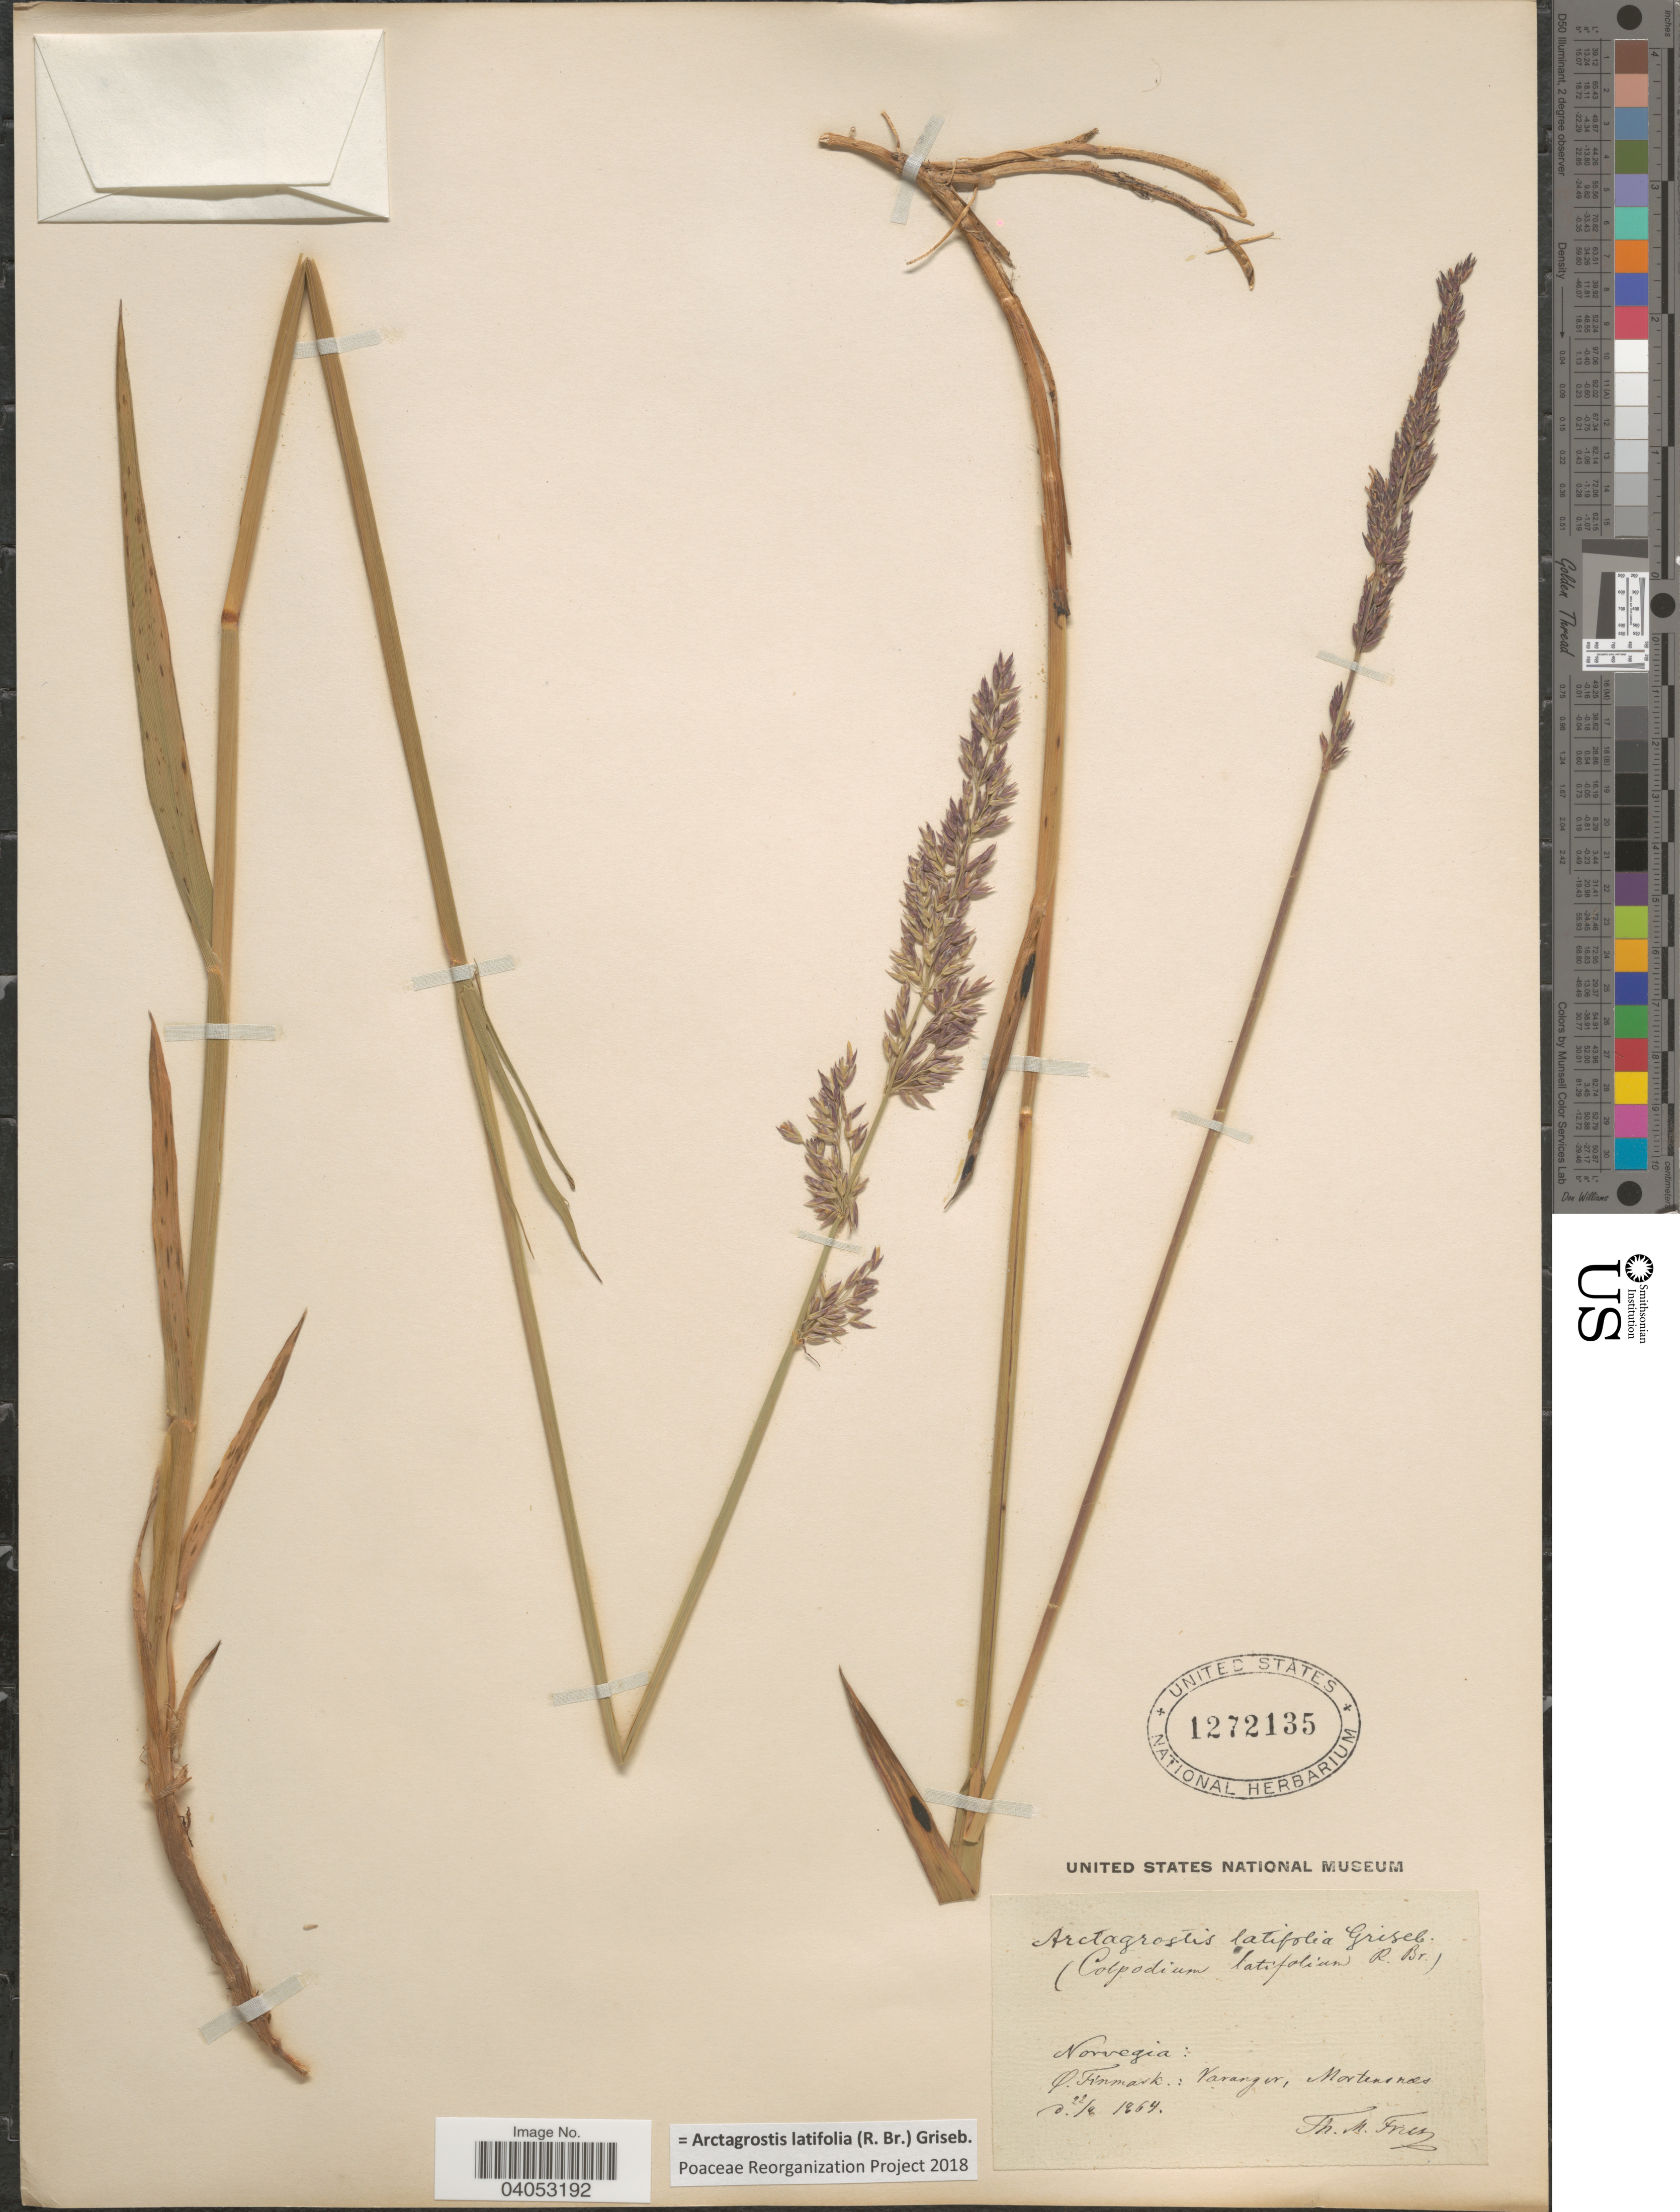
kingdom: Plantae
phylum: Tracheophyta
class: Liliopsida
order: Poales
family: Poaceae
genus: Arctagrostis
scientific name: Arctagrostis latifolia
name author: (R. Br.) Griseb.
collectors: T. Fries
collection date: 1864-08-22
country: Norway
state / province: Finnmark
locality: Norvegia: O. Finmark.: Varanger, Mortensnæs.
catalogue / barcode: US 1272135